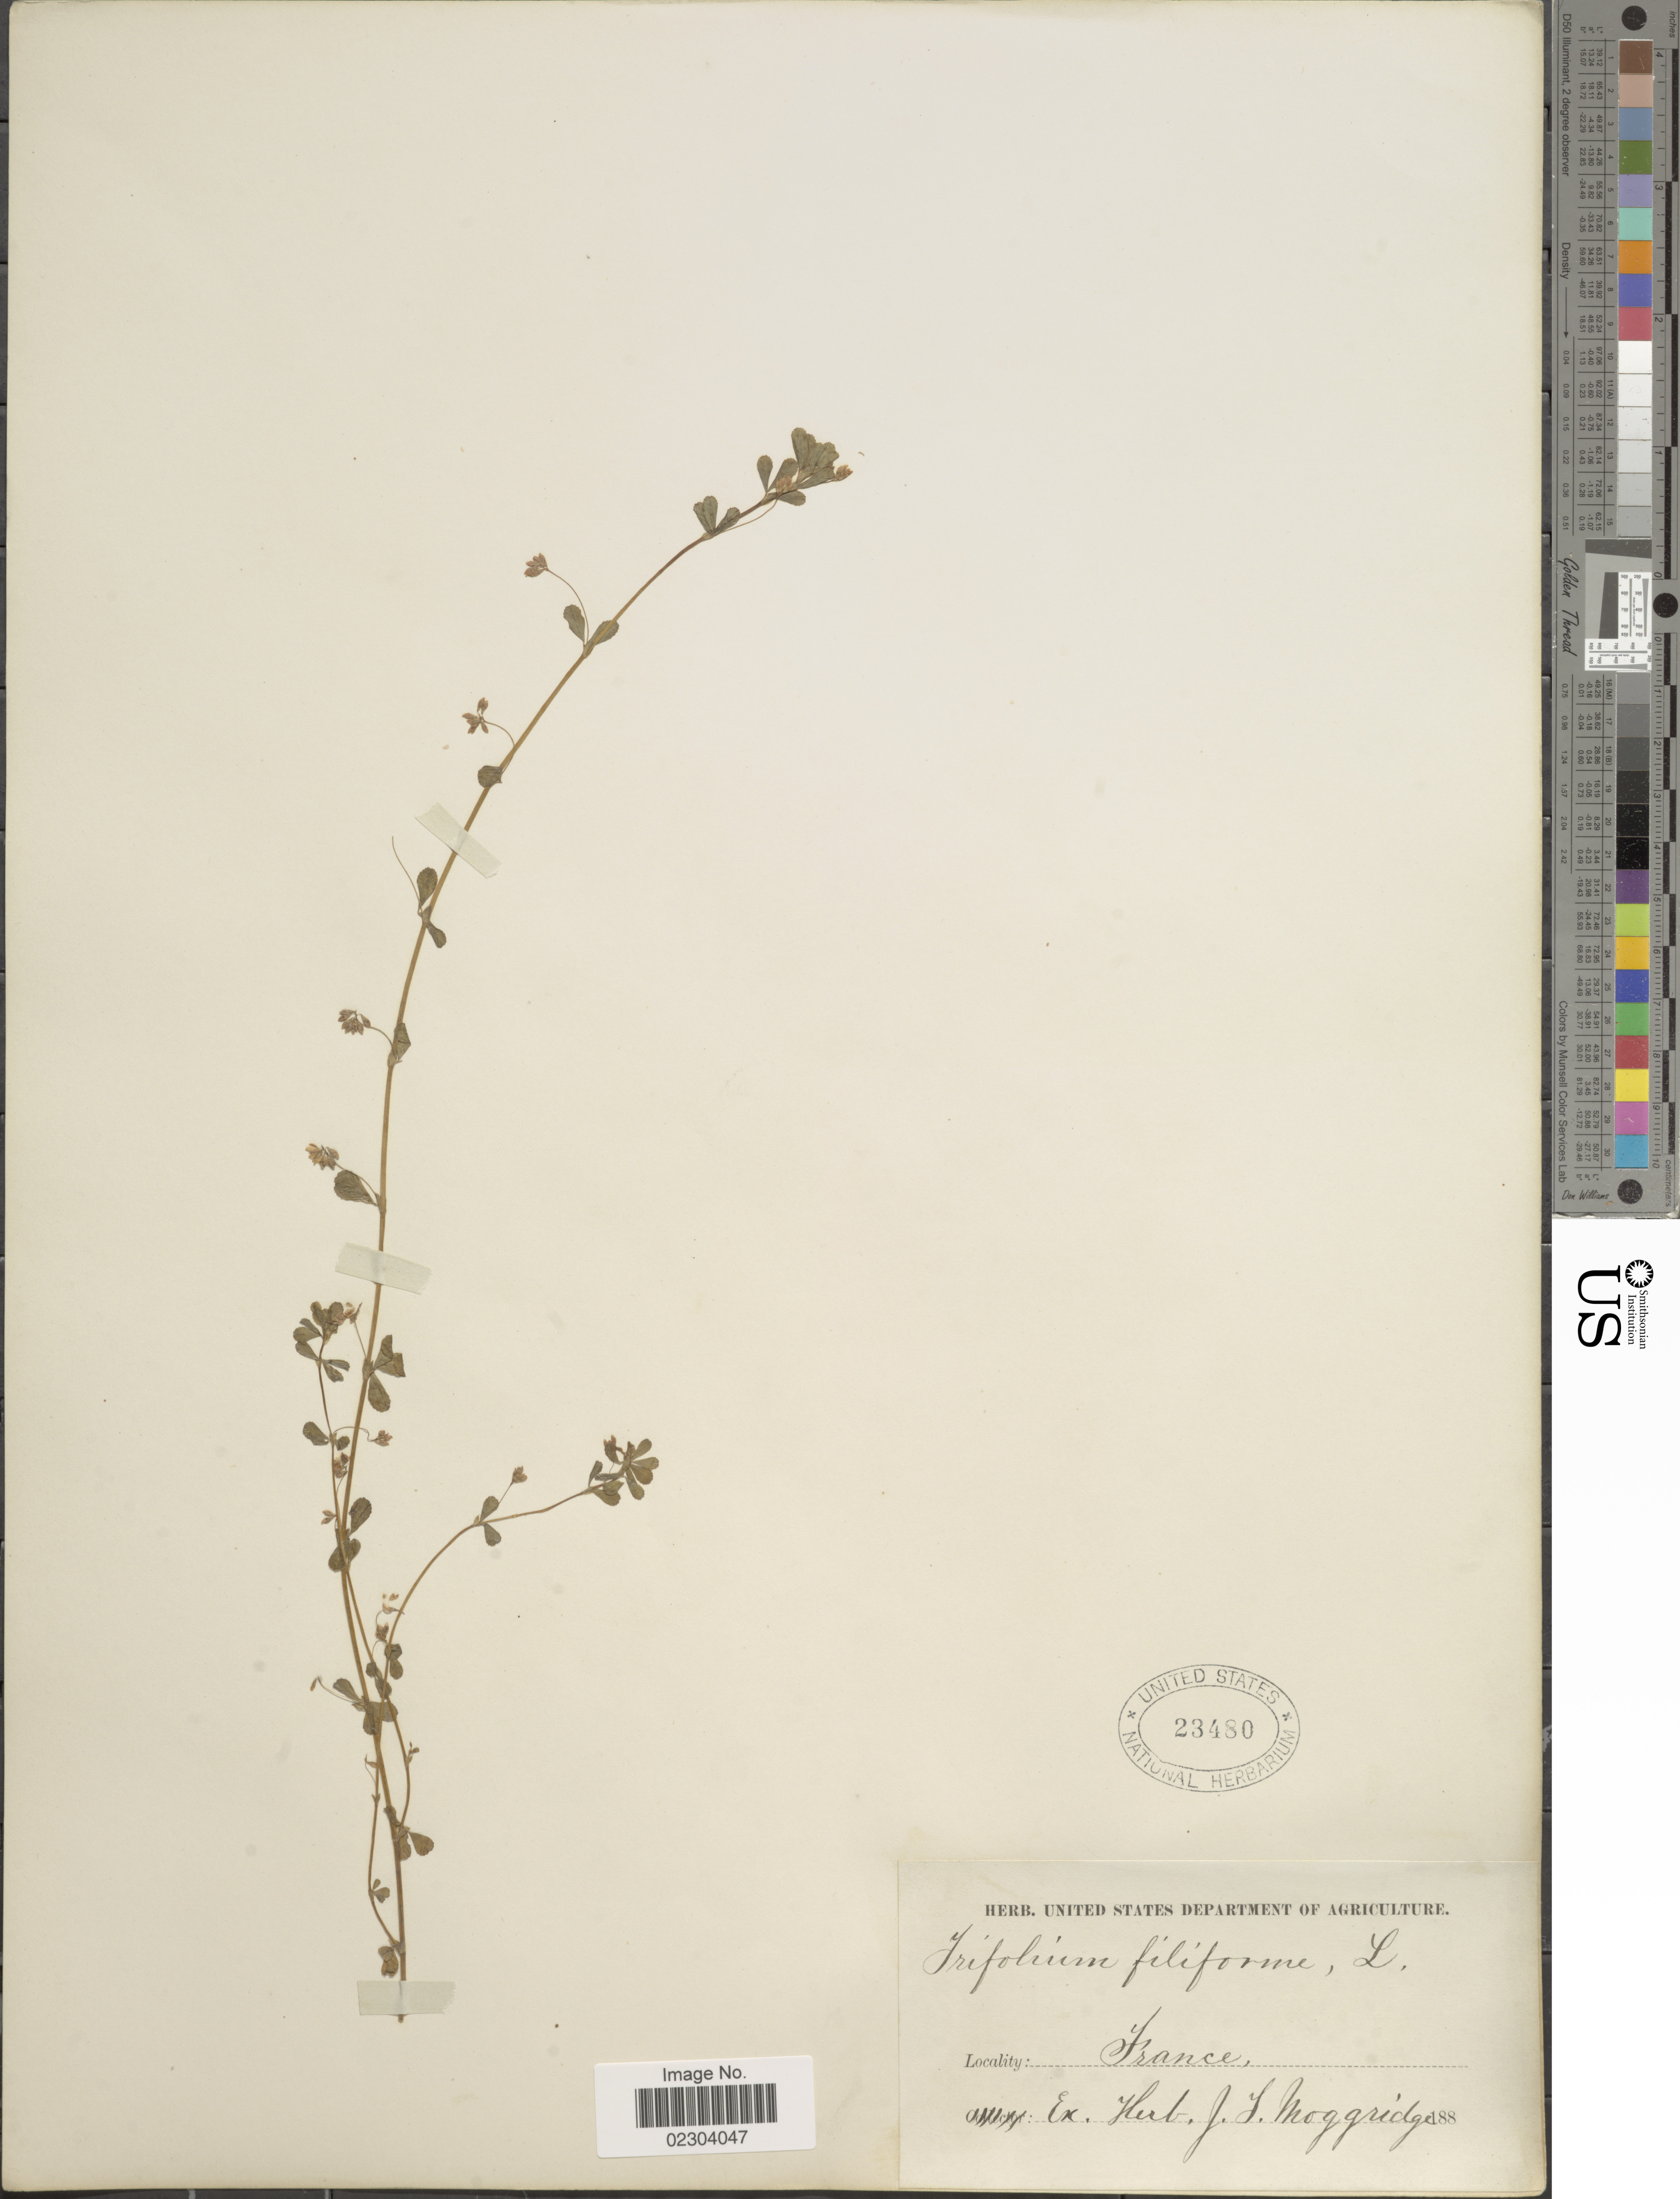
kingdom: Plantae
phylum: Tracheophyta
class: Magnoliopsida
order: Fabales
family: Fabaceae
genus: Trifolium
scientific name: Trifolium filiforme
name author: L.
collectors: ex herb. J.T. Moggridge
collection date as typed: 188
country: France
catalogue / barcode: US 23480